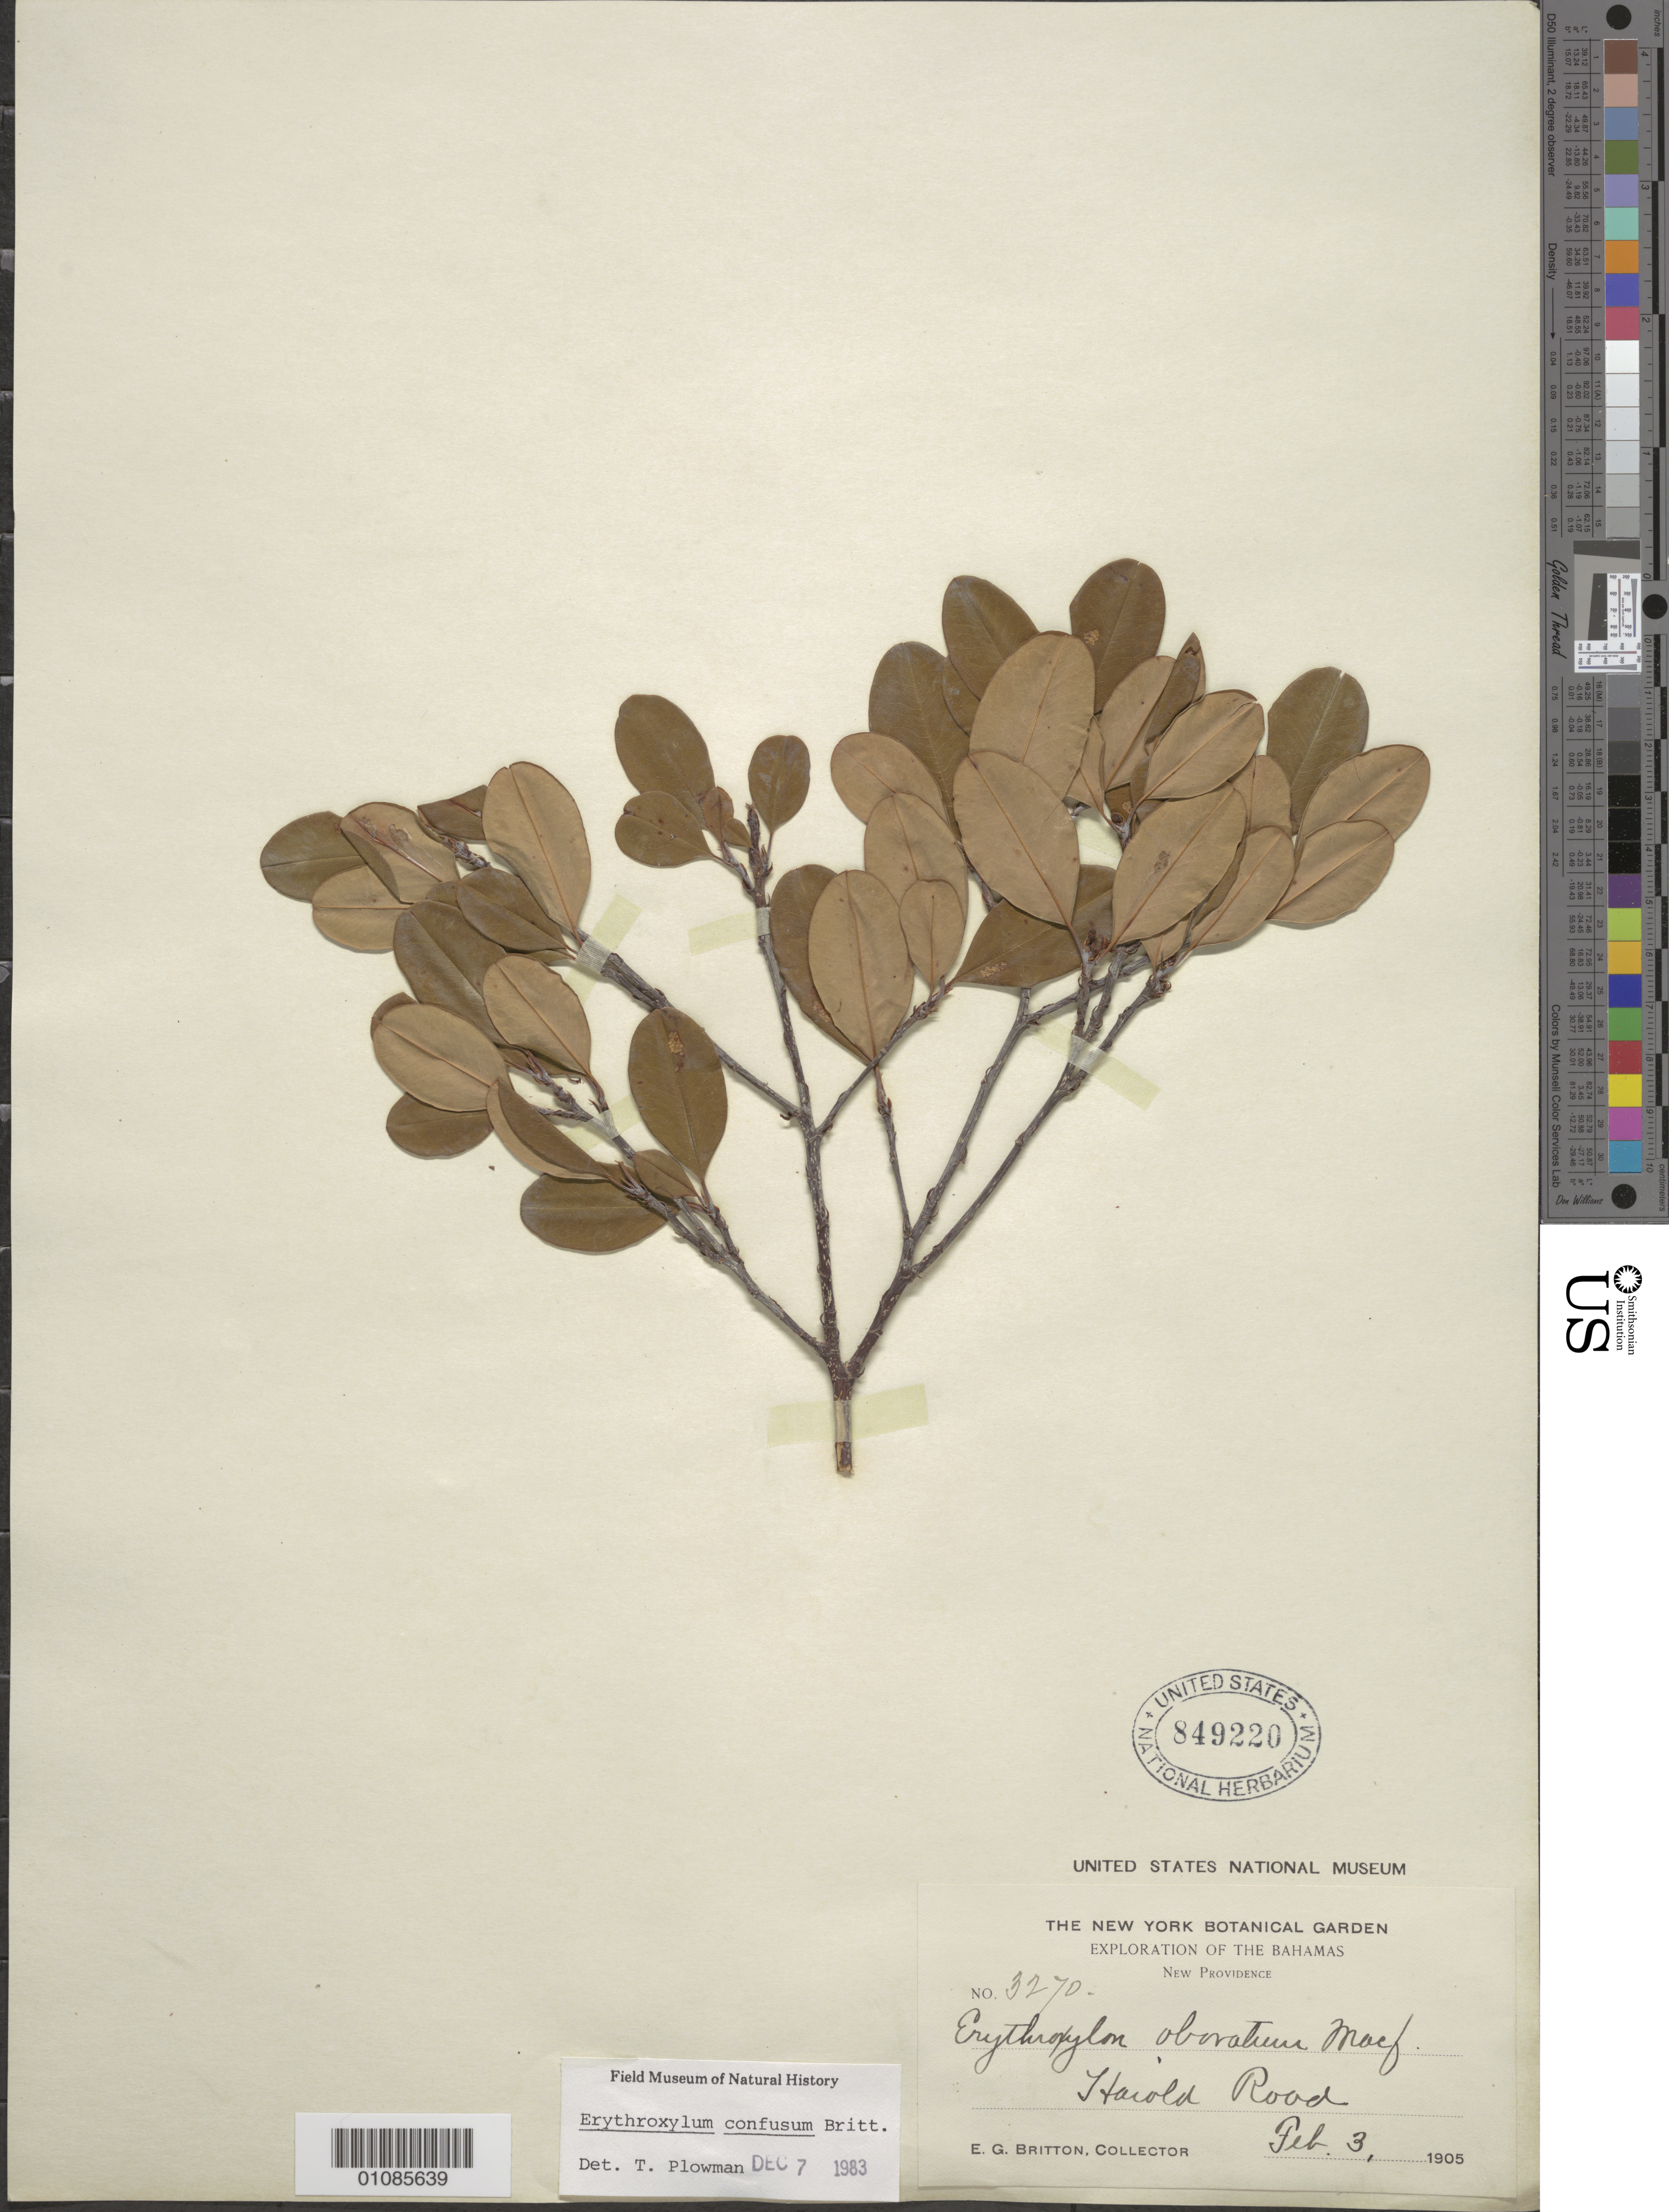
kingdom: Plantae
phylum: Tracheophyta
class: Magnoliopsida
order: Malpighiales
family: Erythroxylaceae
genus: Erythroxylum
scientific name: Erythroxylum confusum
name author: Britton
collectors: E. G. Britton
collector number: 3270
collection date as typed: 03 Feb 1905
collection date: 1905-02-03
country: Bahamas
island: New Providence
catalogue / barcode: US 849220